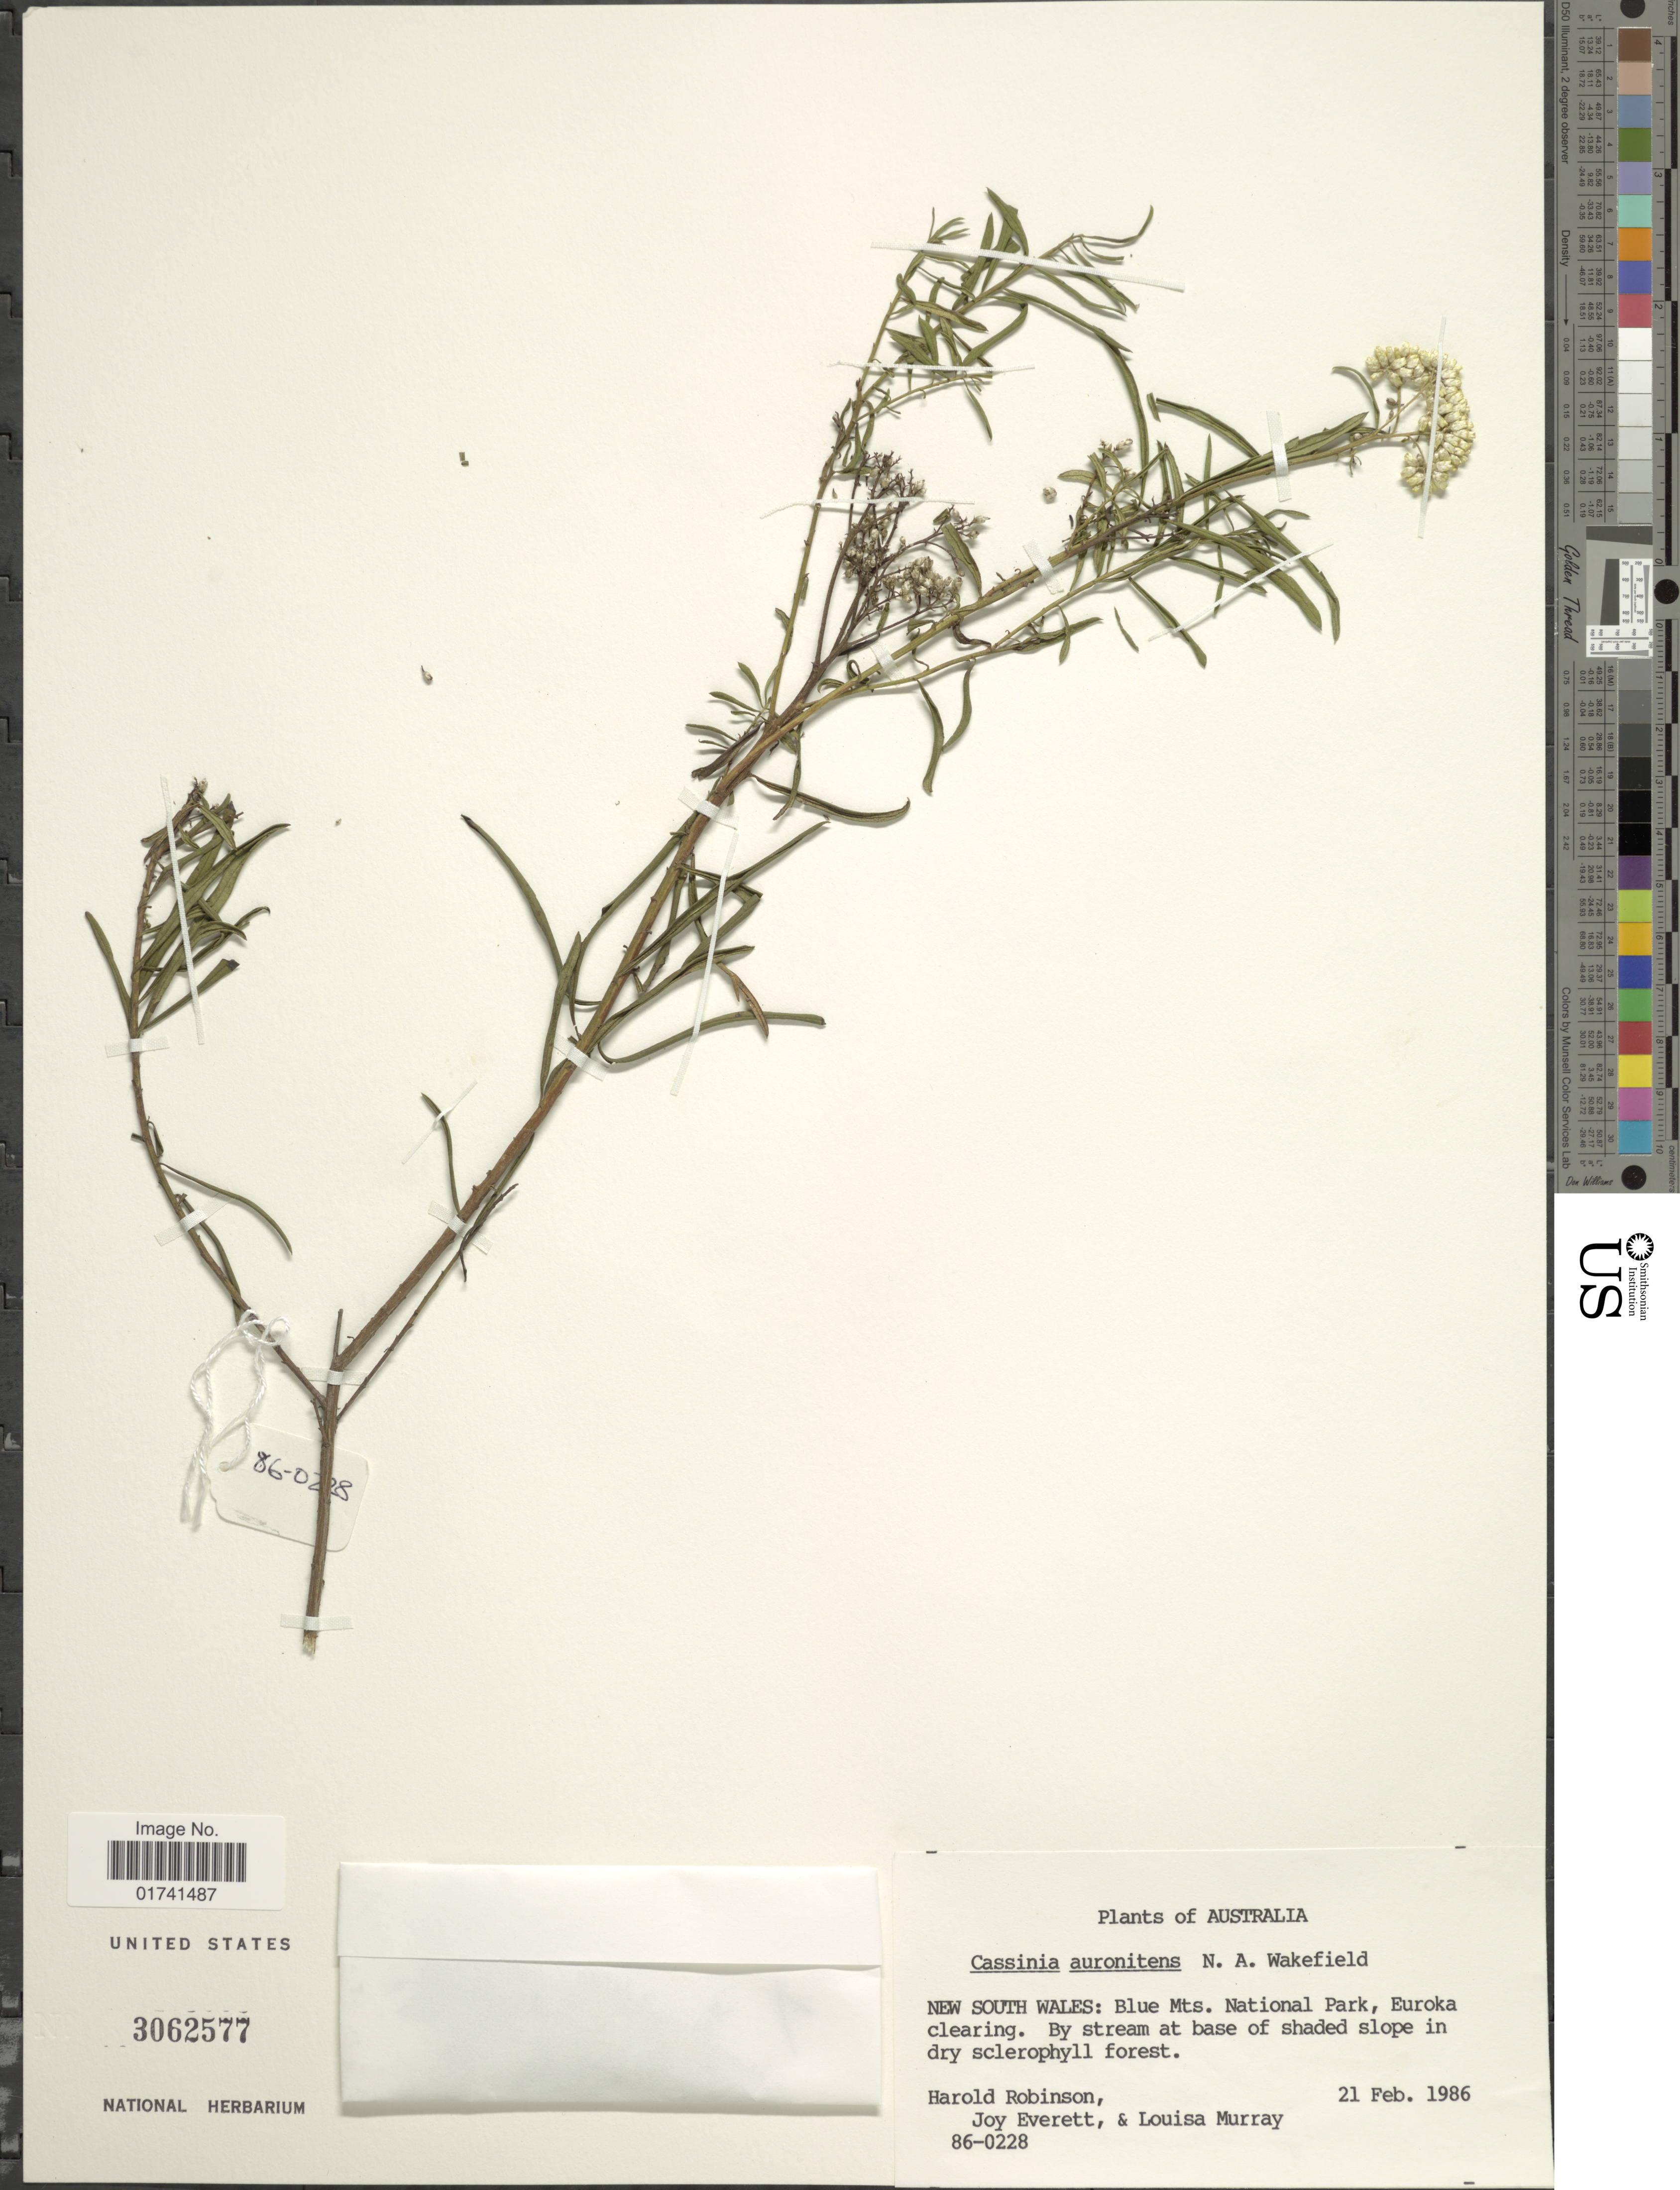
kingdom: Plantae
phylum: Tracheophyta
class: Magnoliopsida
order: Asterales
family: Asteraceae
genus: Cassinia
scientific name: Cassinia aureonitens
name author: N.A. Wakef.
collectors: J. Everett & L. T. Murray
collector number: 86-0228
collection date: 1986-02-21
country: Australia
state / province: New South Wales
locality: Blue Mts. National Park, Euroka clearing, by stream at base of shaded slope in dry sclerophyll forest.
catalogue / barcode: US 3062577